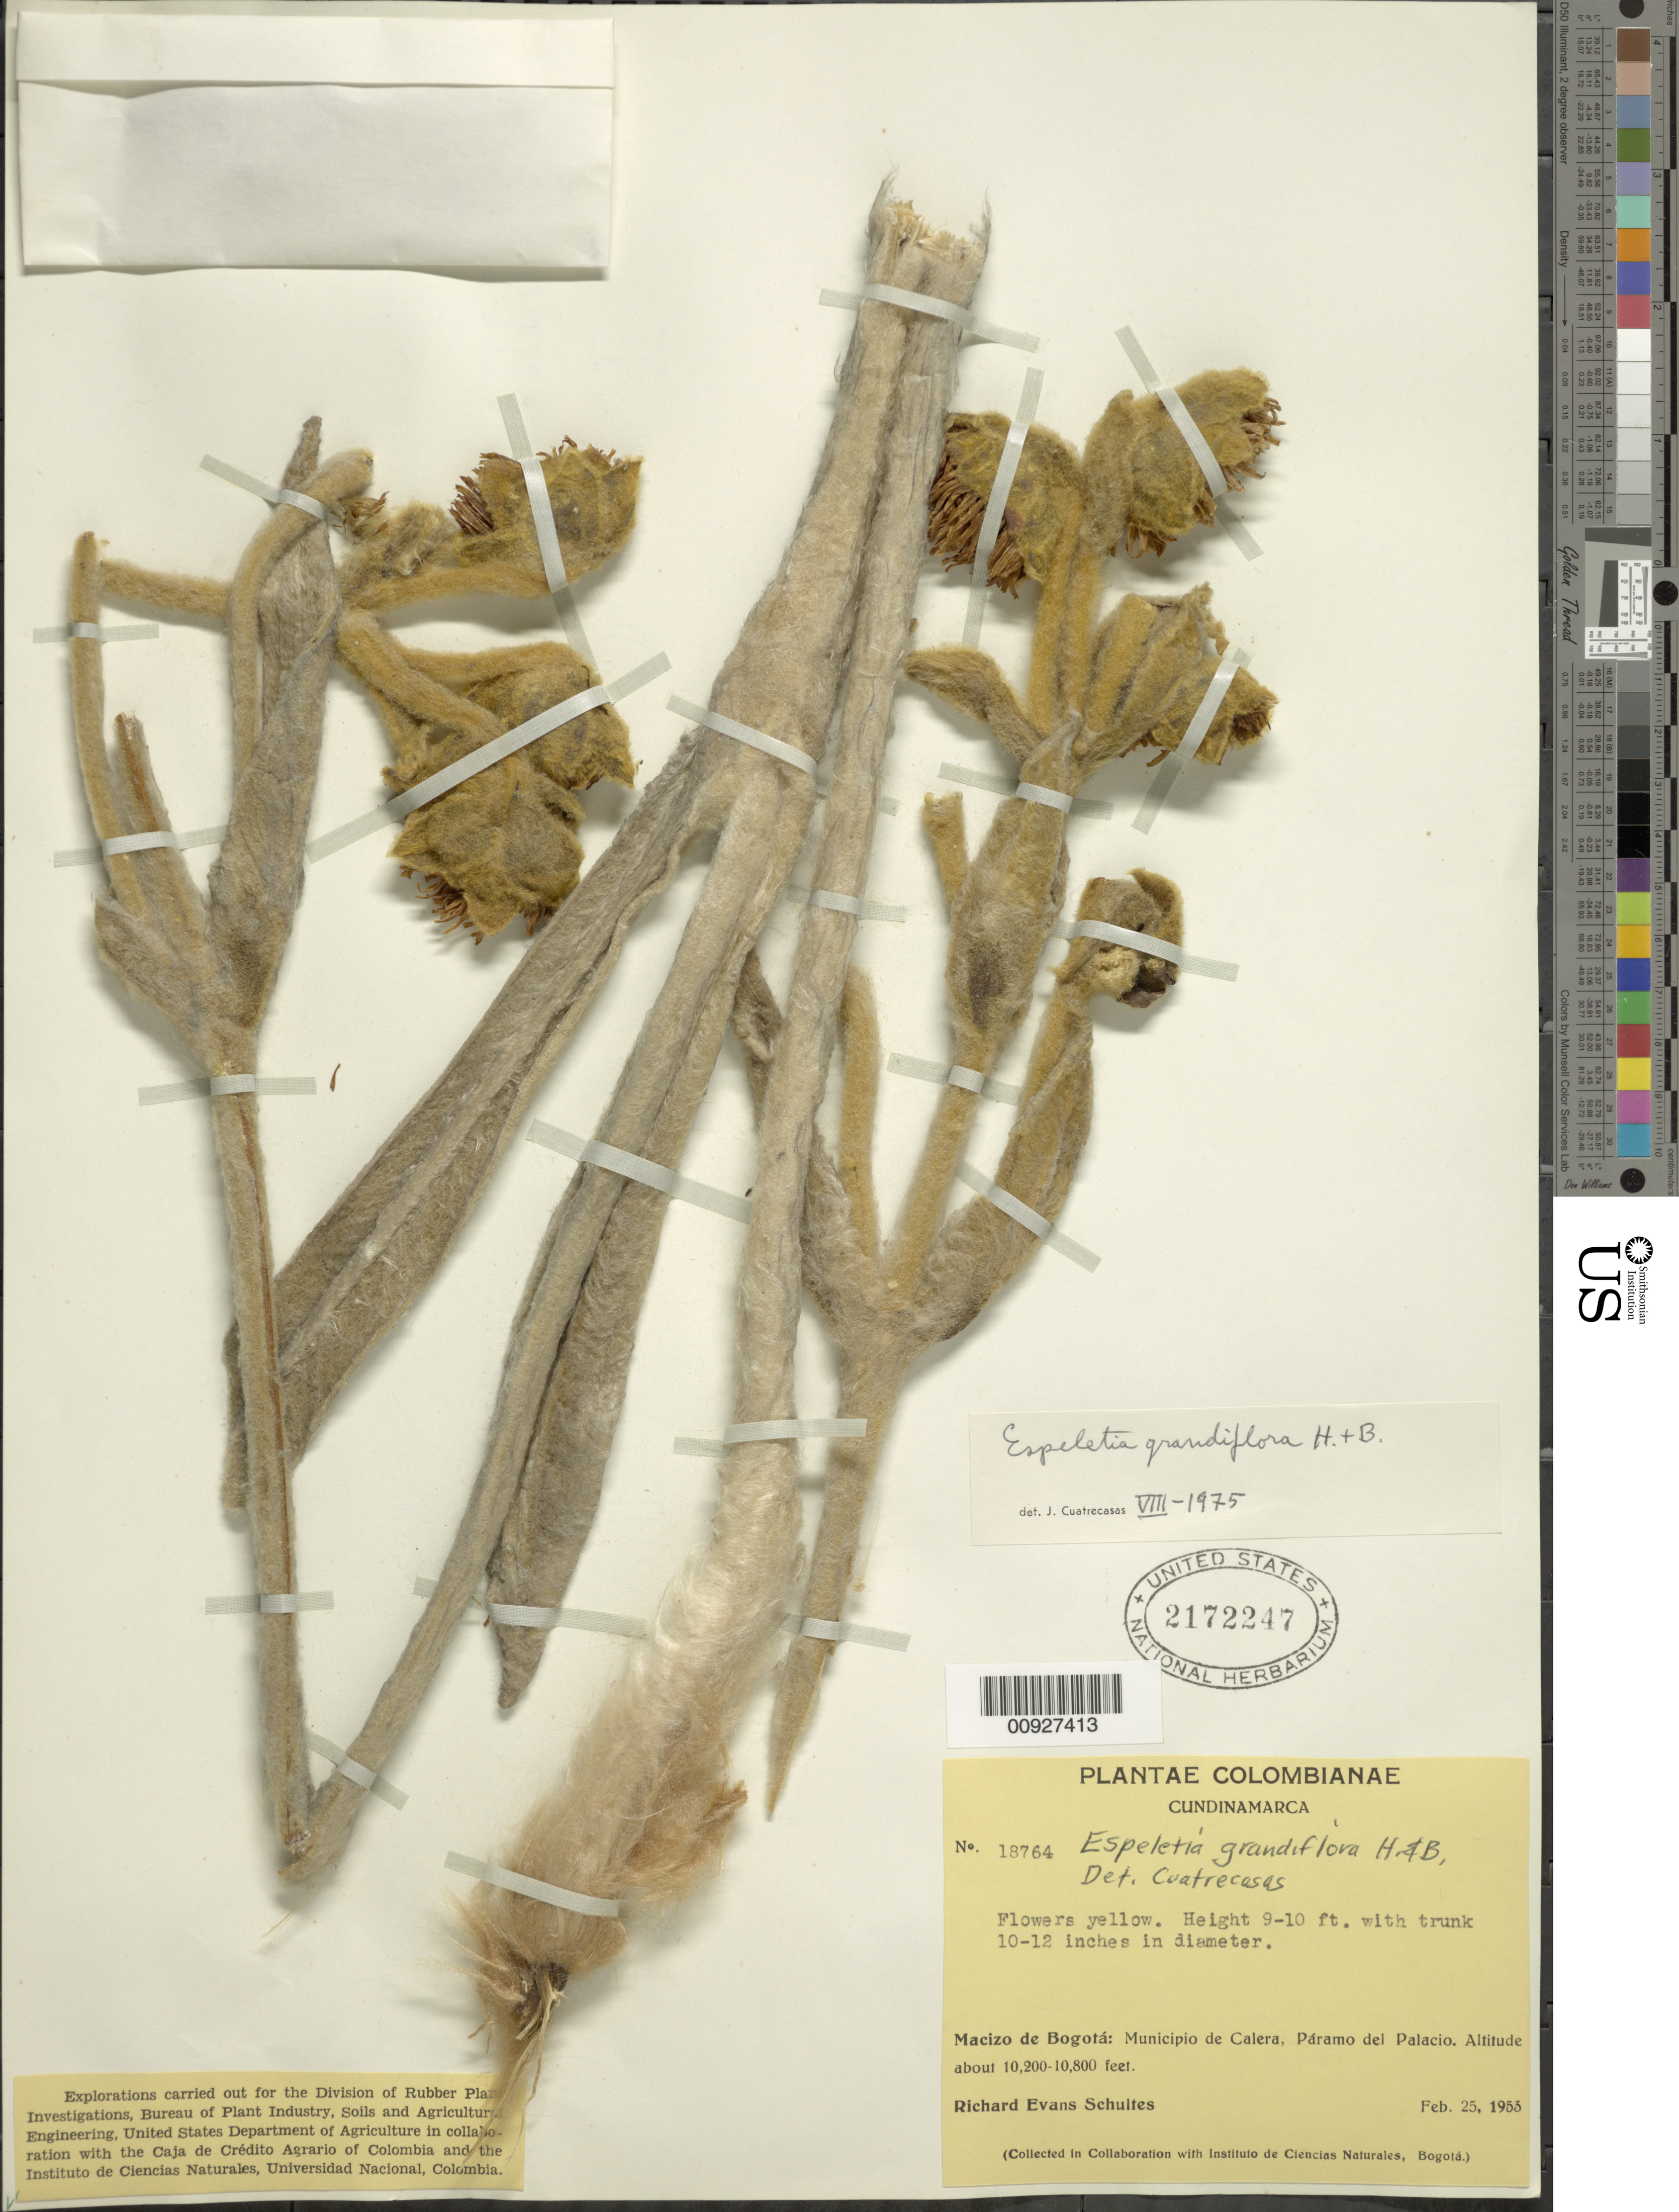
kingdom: Plantae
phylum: Tracheophyta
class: Magnoliopsida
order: Asterales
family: Asteraceae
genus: Espeletia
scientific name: Espeletia grandiflora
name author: Humb. & Bonpl.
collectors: R. E. Schultes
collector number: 18764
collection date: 1953-02-25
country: Colombia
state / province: Cundinamarca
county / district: La Calera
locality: Páramo de Palacio. Macizo de Bogotá.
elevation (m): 3400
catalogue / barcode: US 2172247